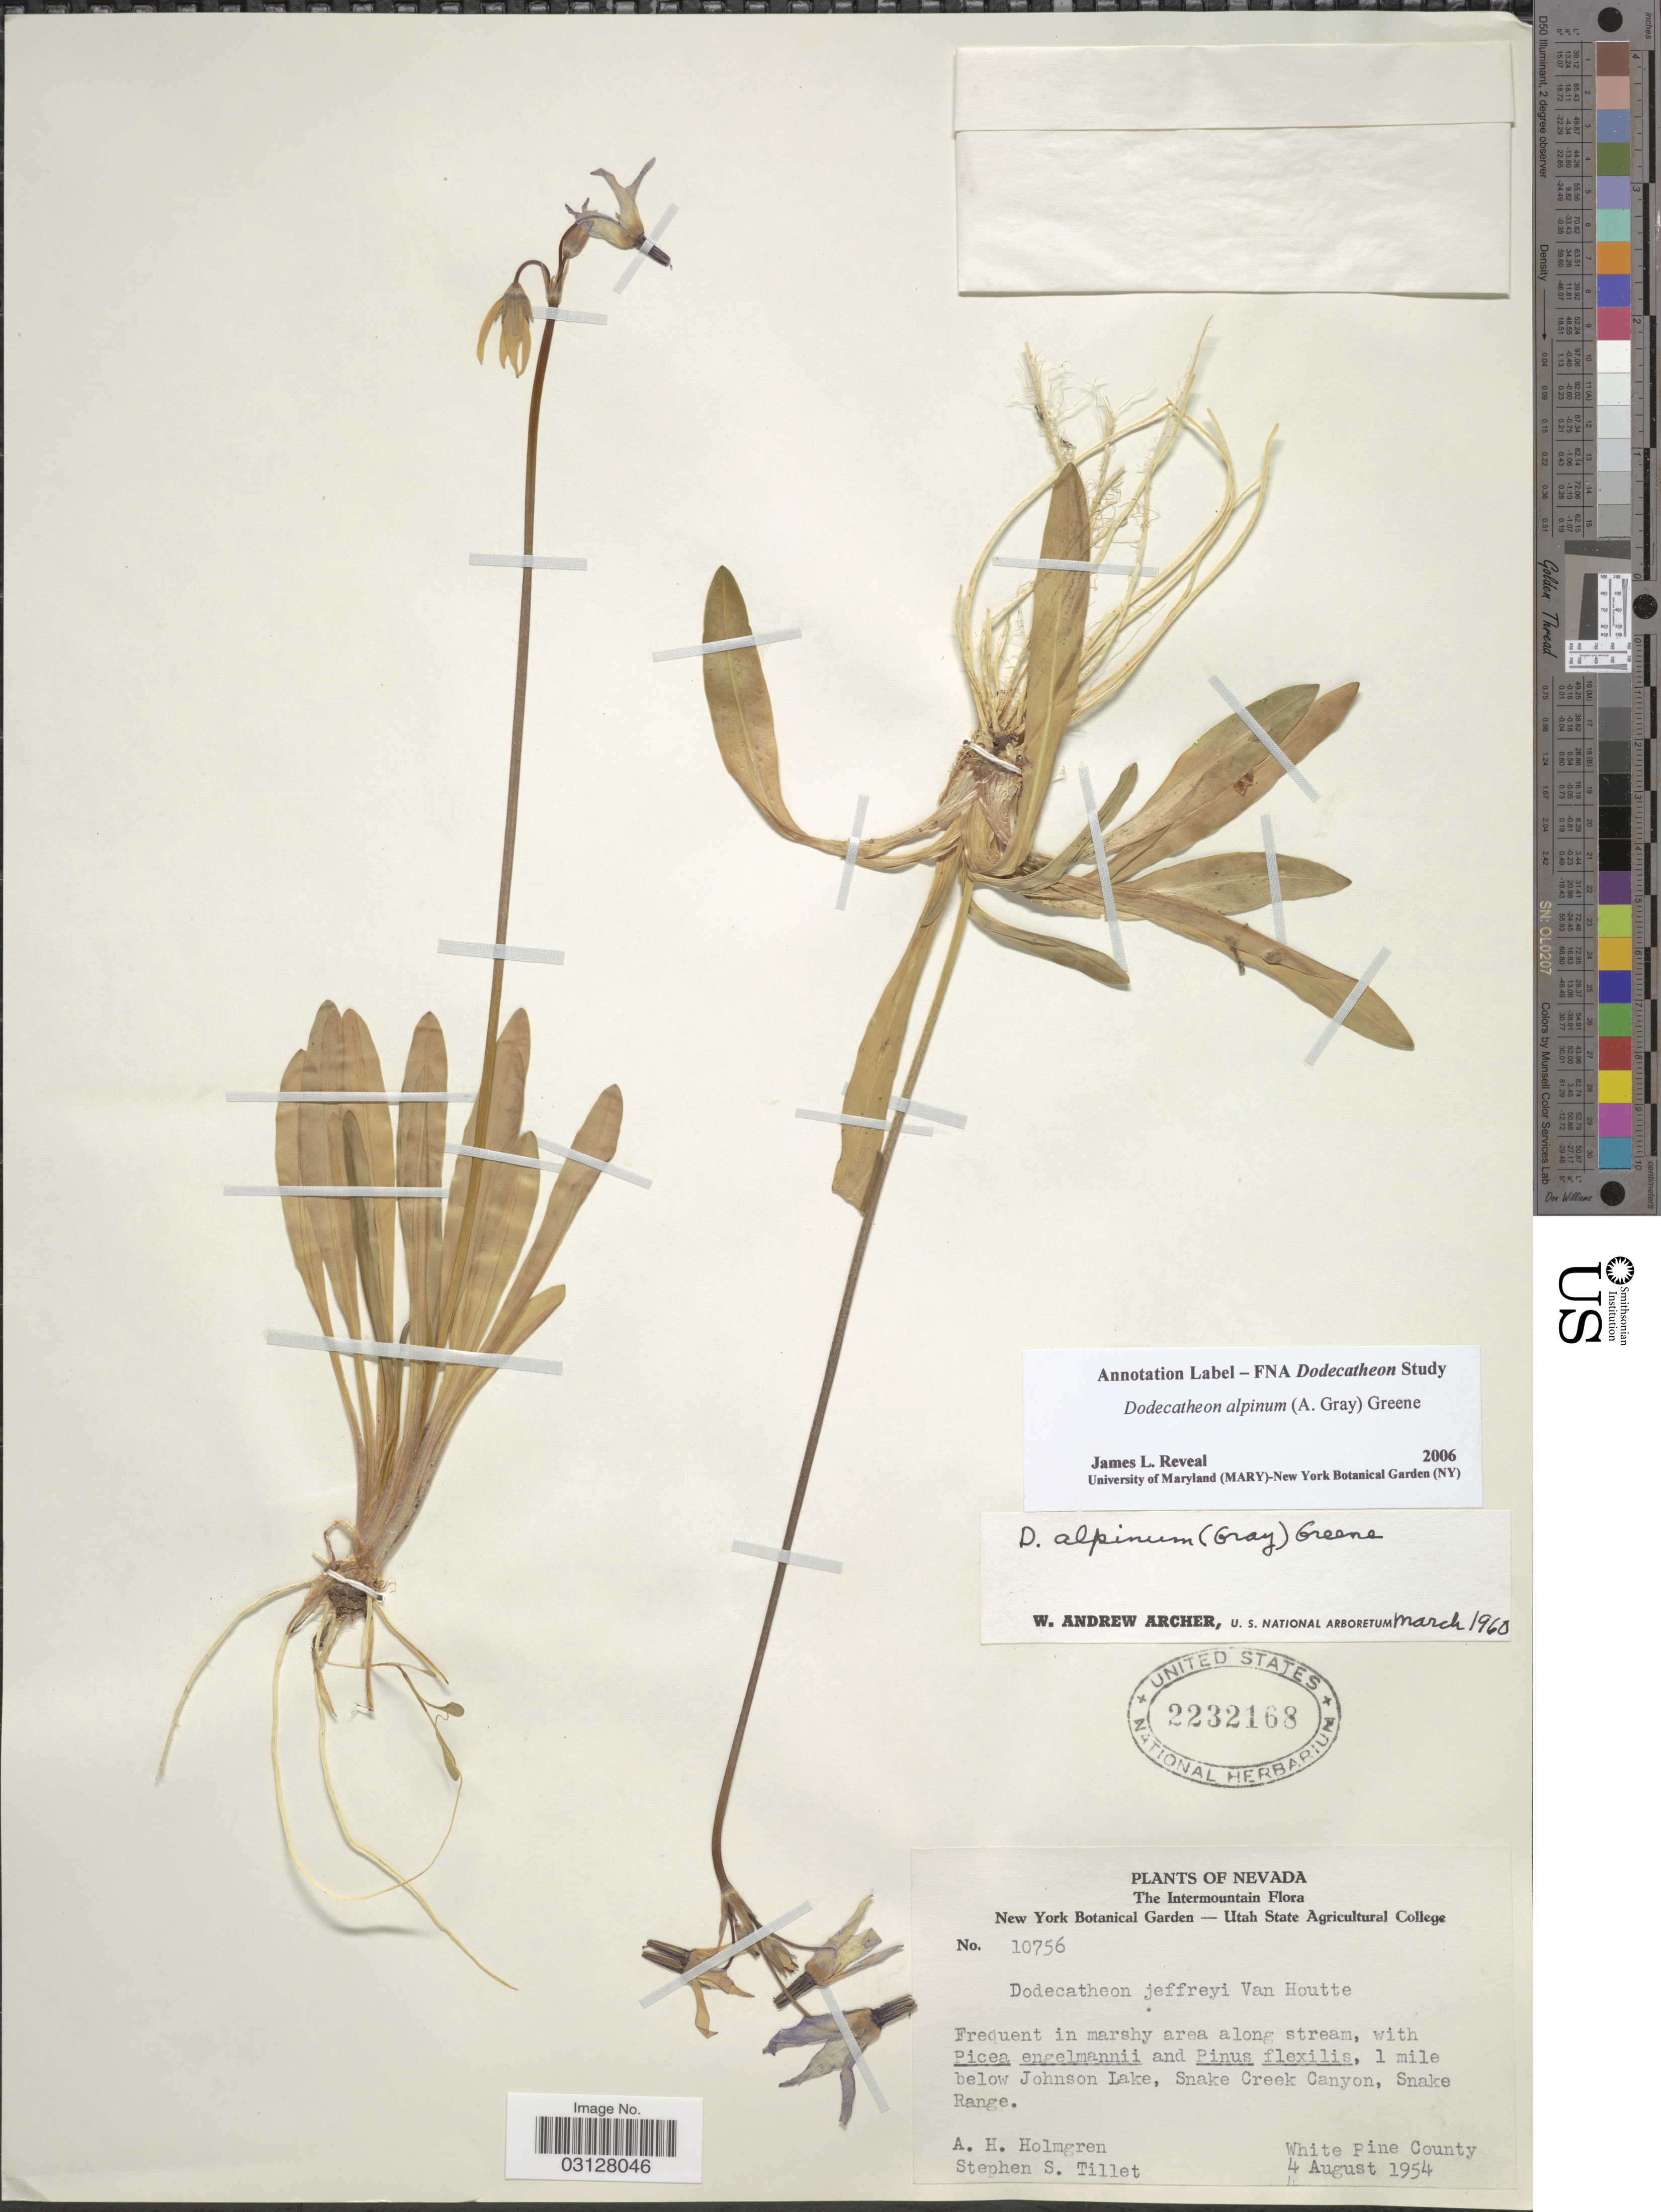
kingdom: Plantae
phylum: Tracheophyta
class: Magnoliopsida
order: Ericales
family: Primulaceae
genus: Dodecatheon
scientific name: Dodecatheon alpinum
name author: (A. Gray) Greene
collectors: A. H. Holmgren & S. Tillett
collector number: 10756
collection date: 1954-08-04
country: United States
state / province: Nevada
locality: The Intermountain Flora. 1 mile below Johnson Lake, Snake Creek Canyon, Snake Range. White Pine County.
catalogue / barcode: US 2232168